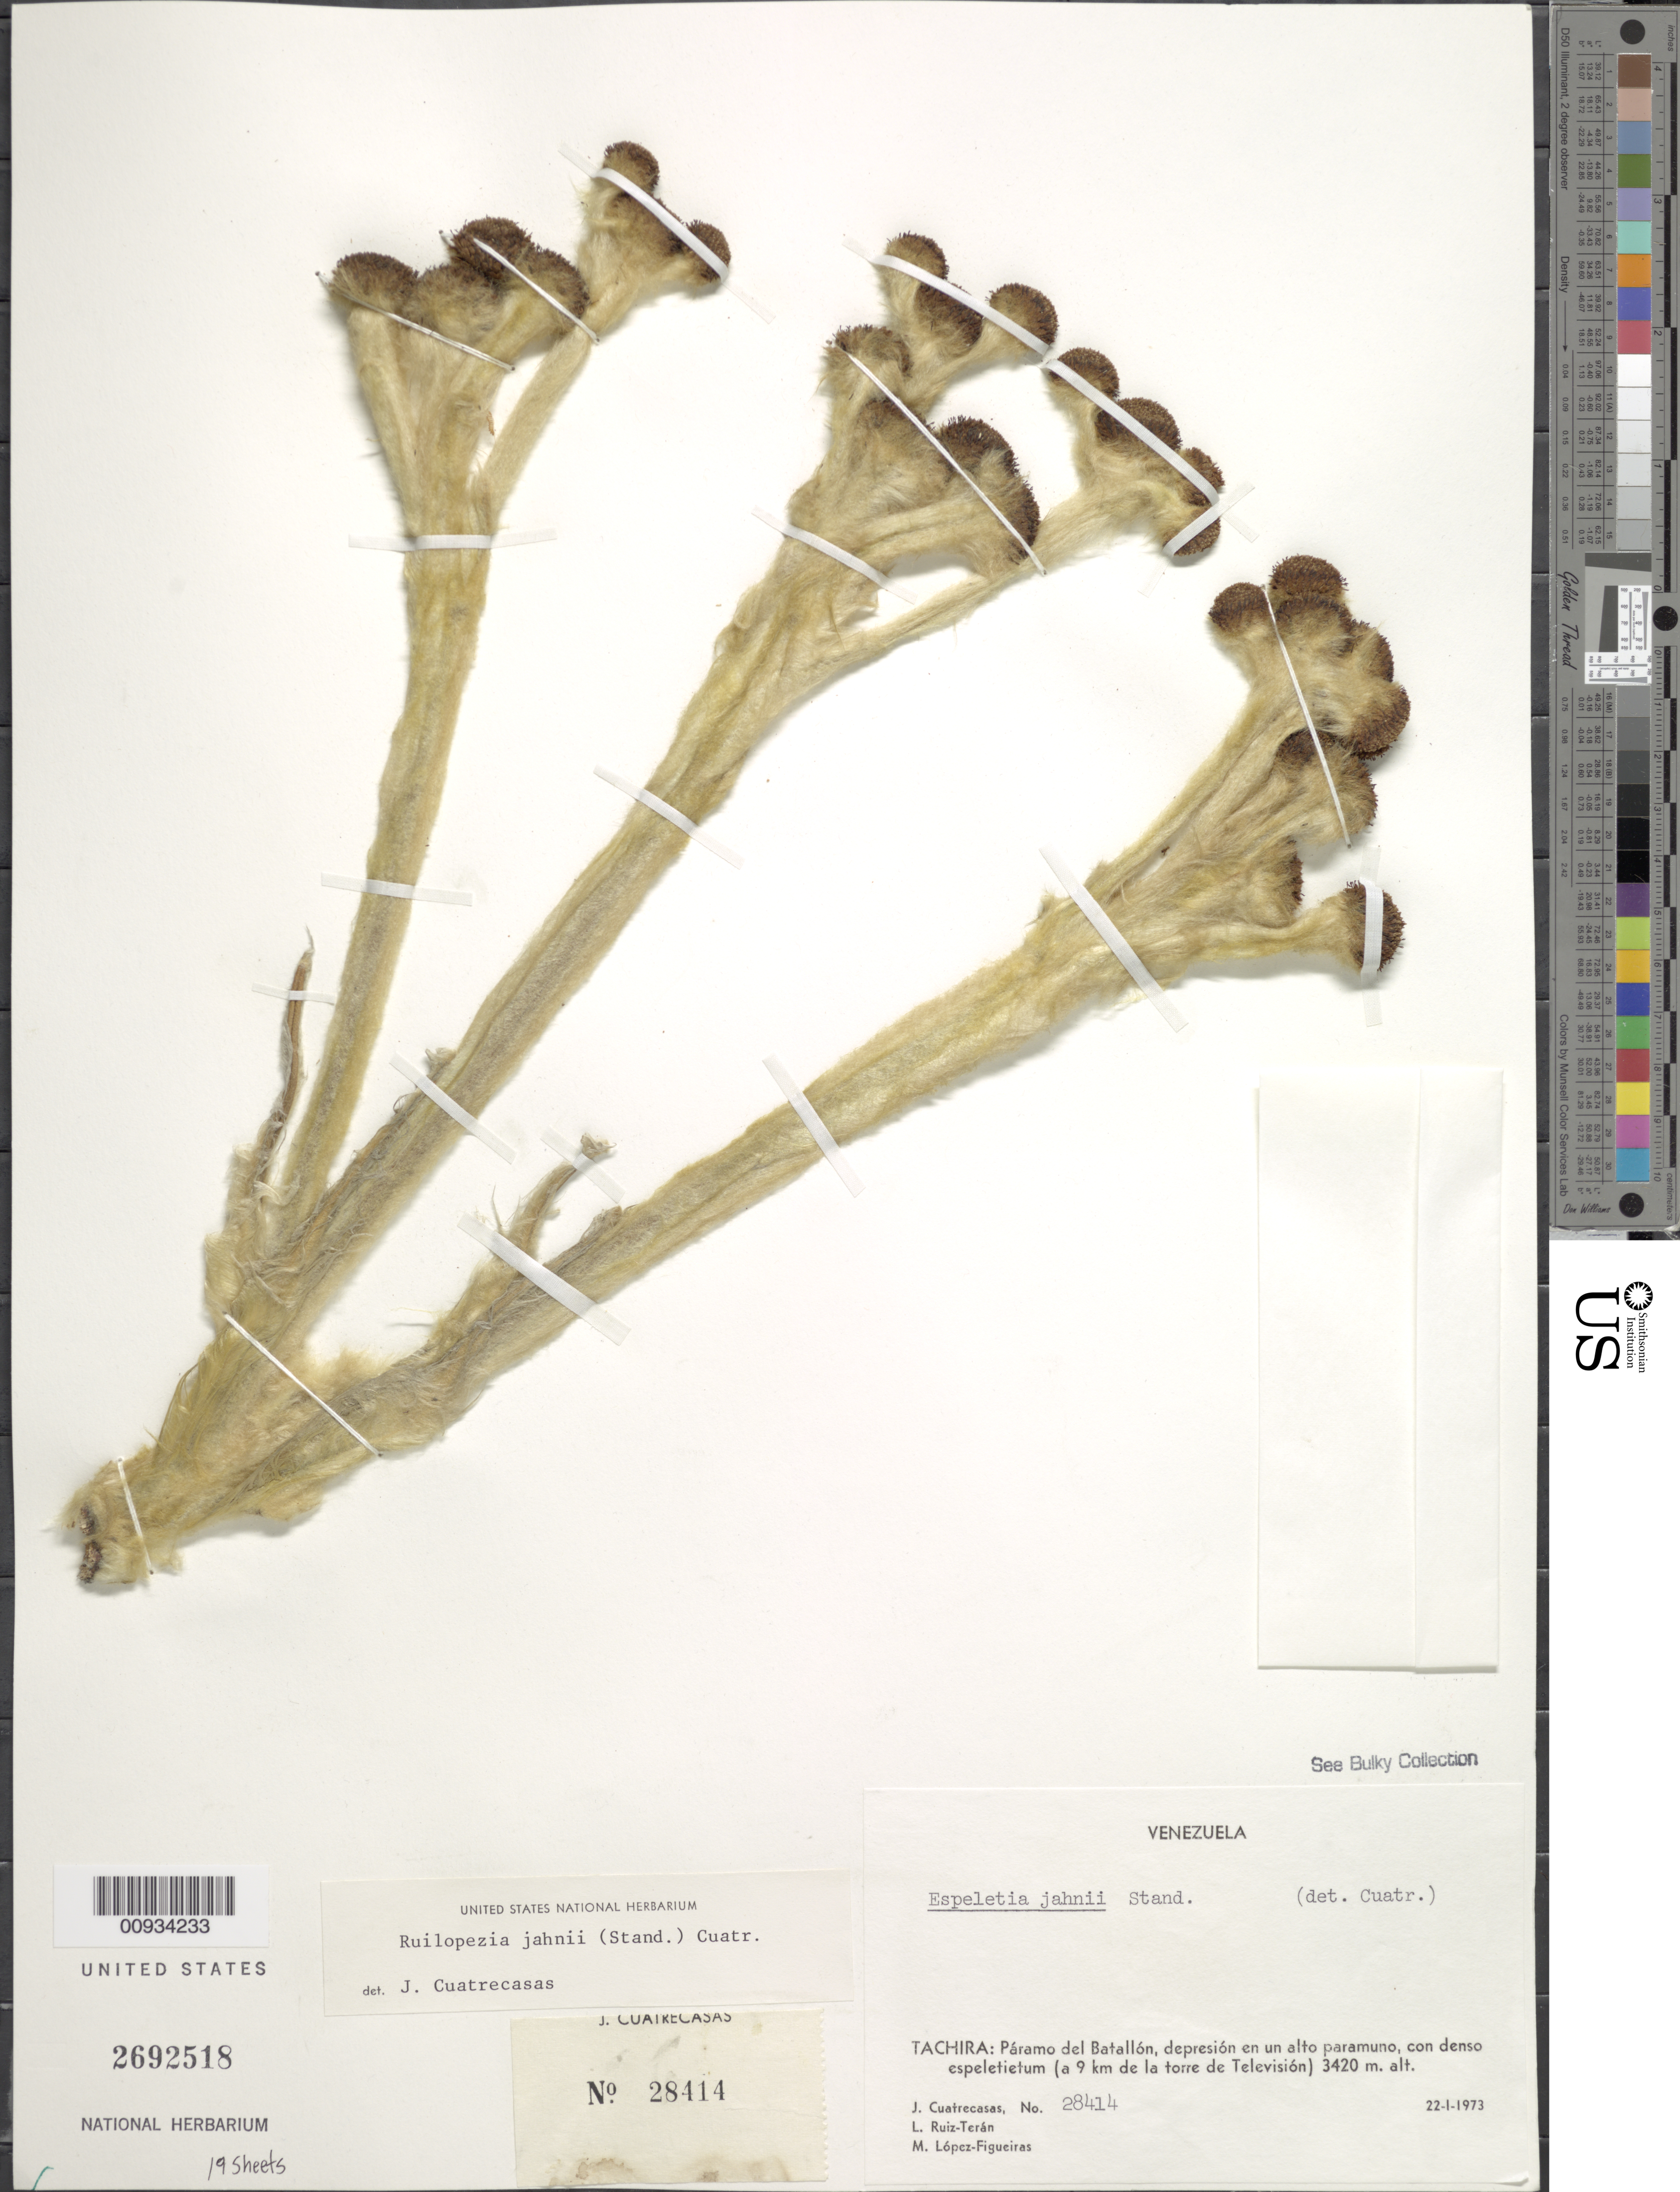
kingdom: Plantae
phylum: Tracheophyta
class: Magnoliopsida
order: Asterales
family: Asteraceae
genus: Ruilopezia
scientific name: Ruilopezia jahnii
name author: (Standl.) Cuatrec.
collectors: J. Cuatrecasas, L. E. Ruíz-Terán & M. López Figueiras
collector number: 28414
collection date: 1973-01-22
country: Venezuela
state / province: Tachira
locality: Paramo del Batallon (a 9 km de la torre de Television)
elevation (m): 3420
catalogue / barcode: US 2692518